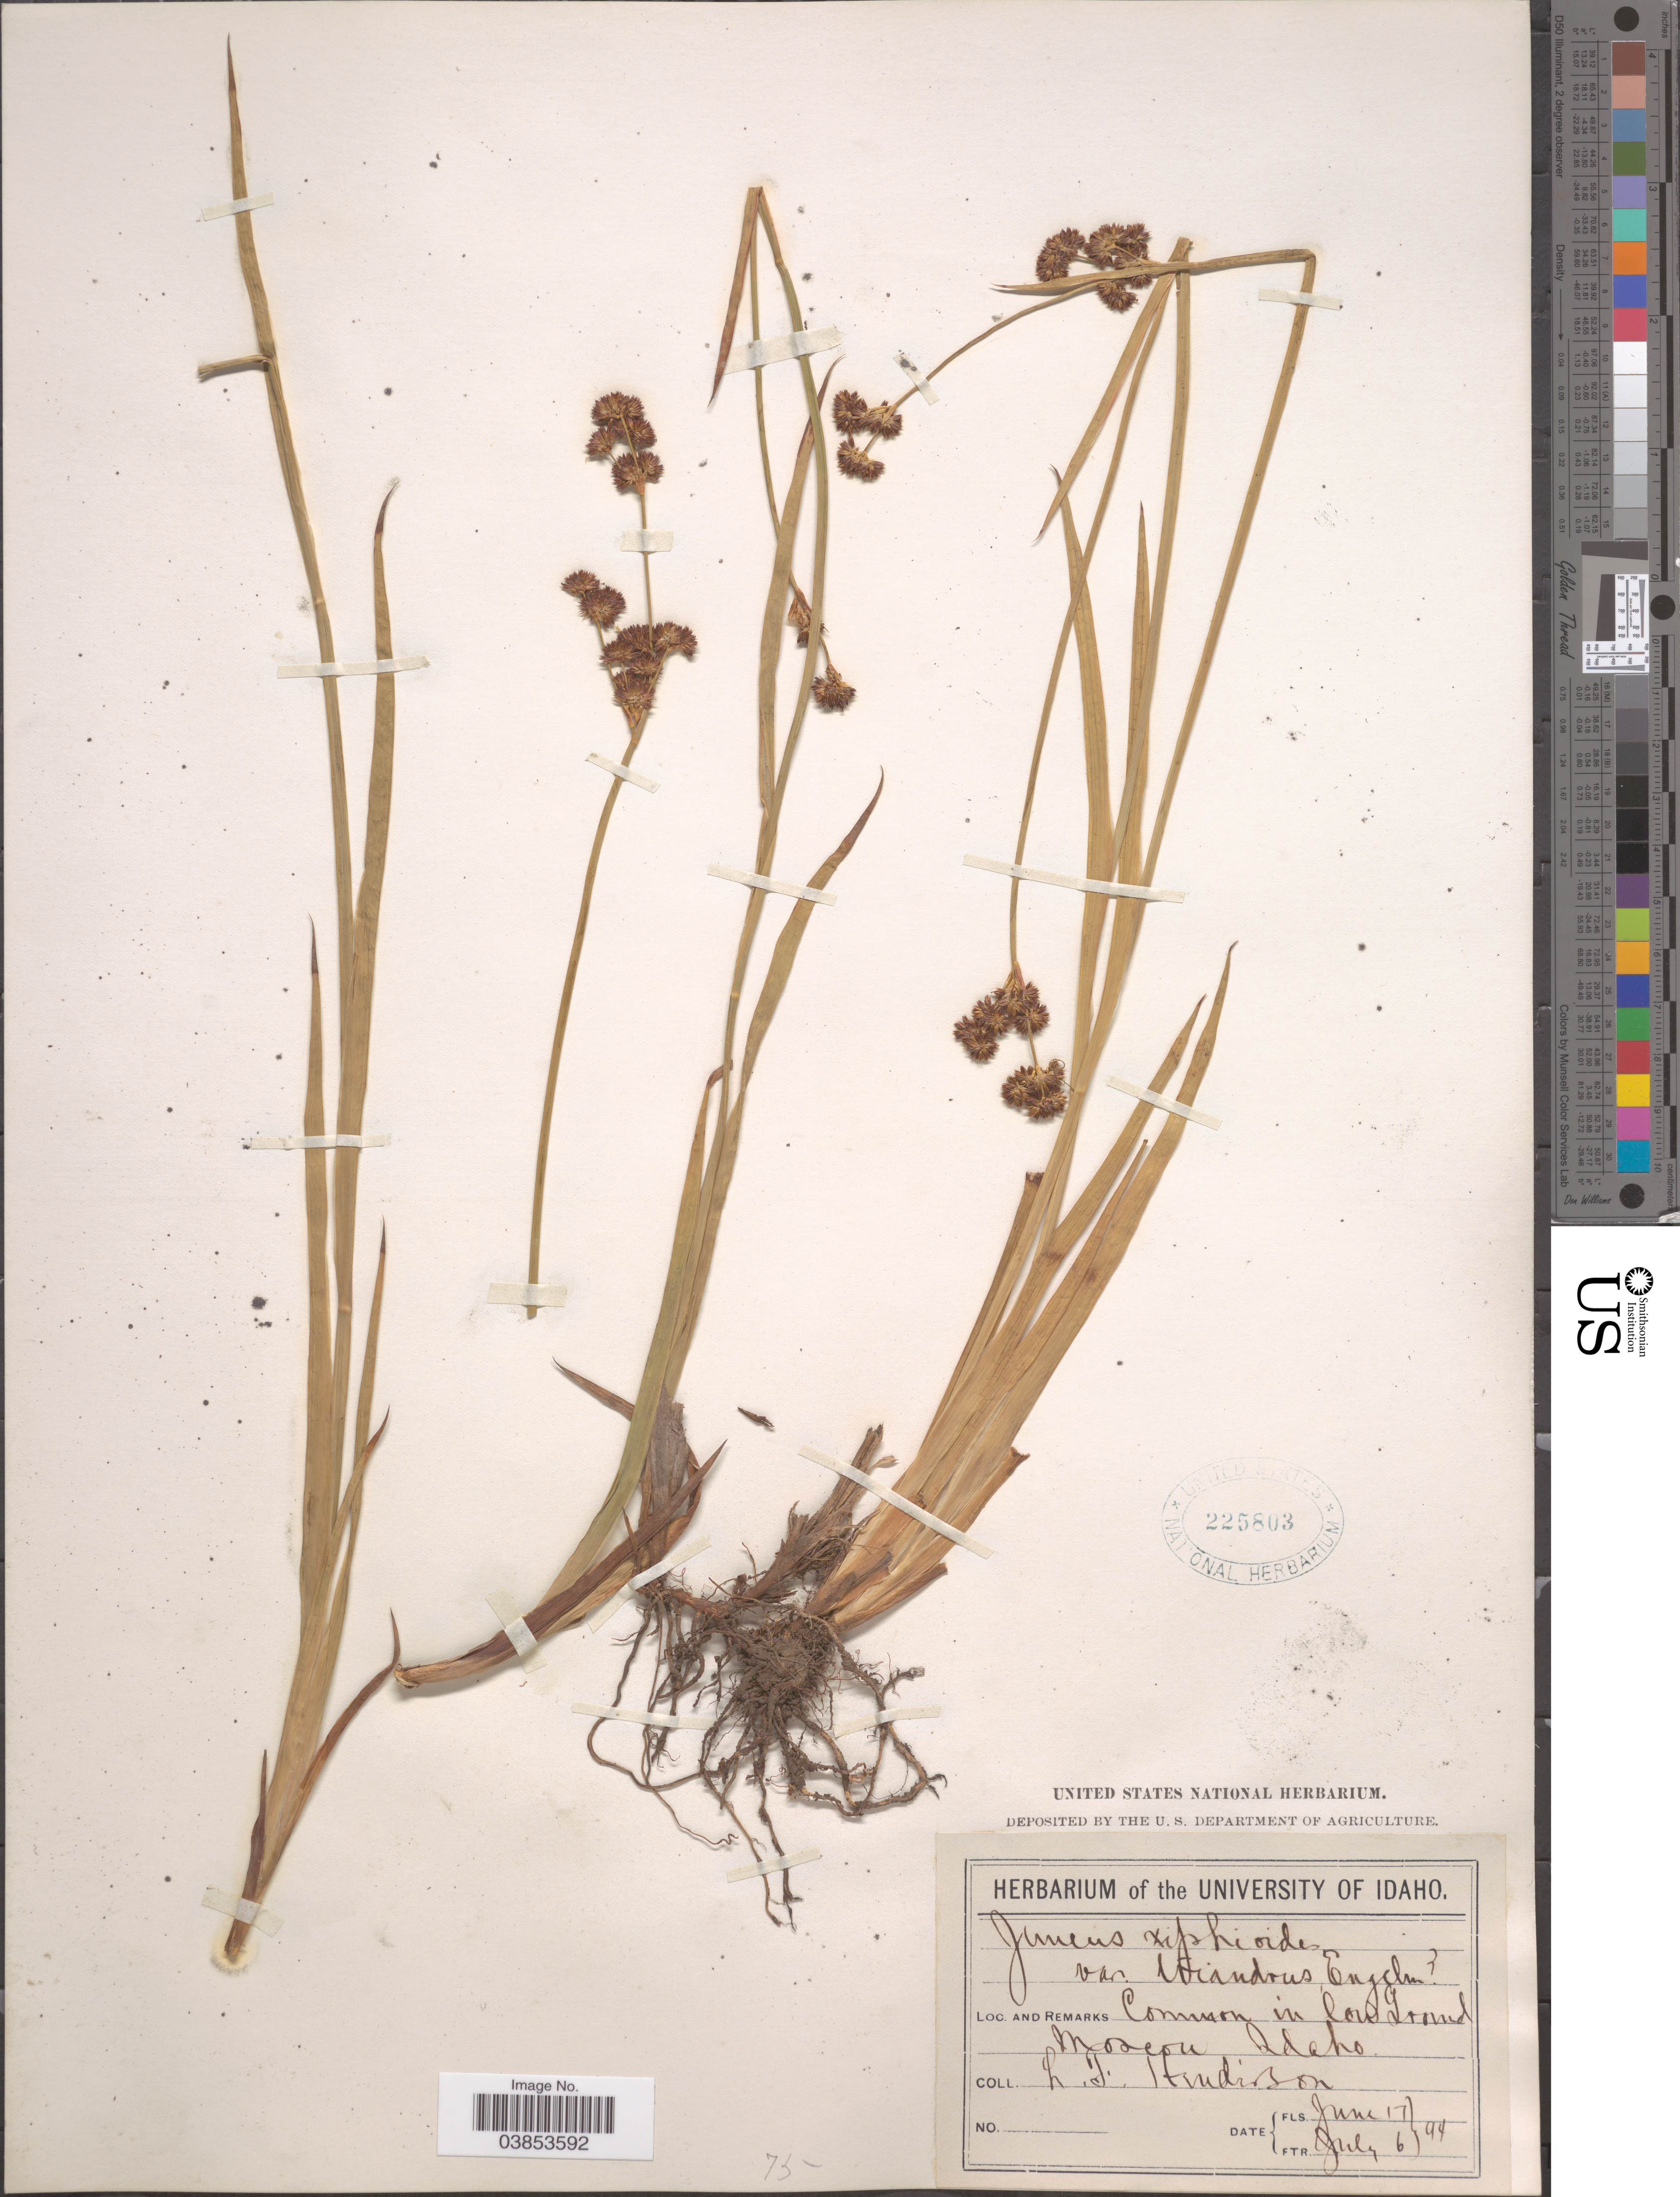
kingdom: Plantae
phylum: Tracheophyta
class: Liliopsida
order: Poales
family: Juncaceae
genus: Juncus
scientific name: Juncus ensifolius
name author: Wikstr.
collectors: L. Henderson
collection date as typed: Transcribed d/m/y: 17/6/94 to 6/7/94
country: United States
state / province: Idaho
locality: Moscow.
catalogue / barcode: US 225803